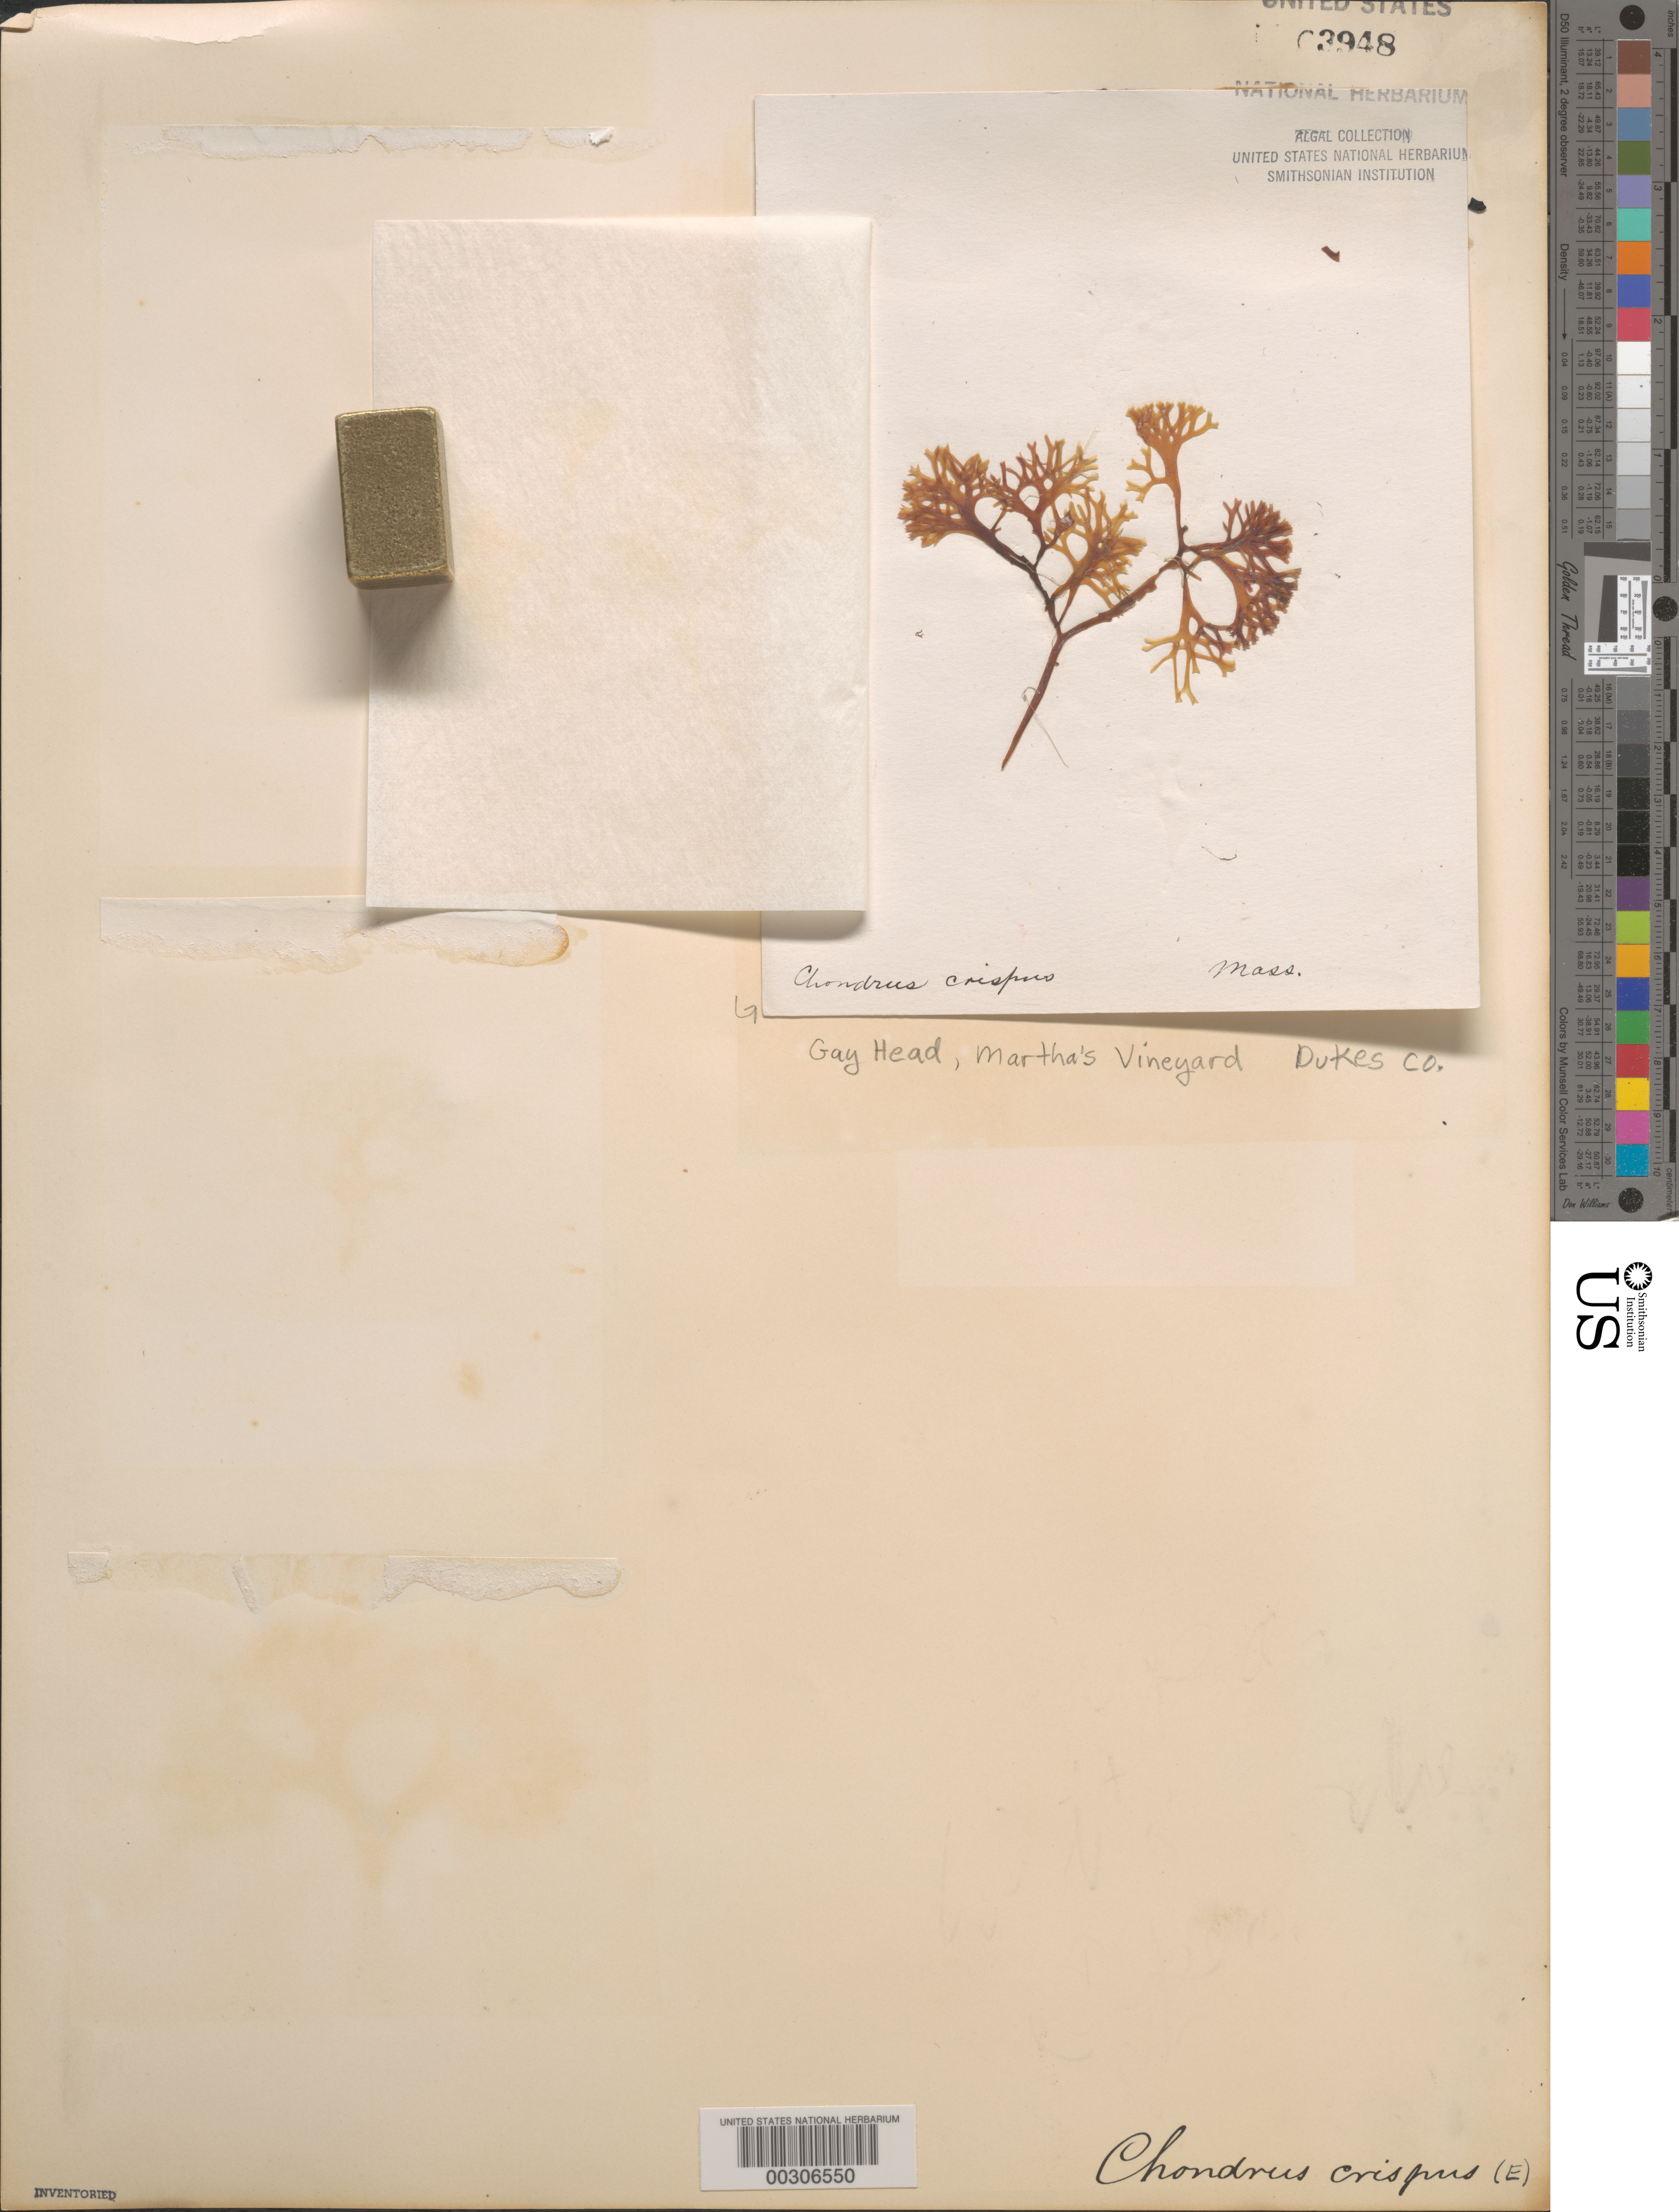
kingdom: Plantae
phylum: Rhodophyta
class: Florideophyceae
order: Gigartinales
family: Gigartinaceae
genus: Chondrus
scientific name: Chondrus crispus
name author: Stackh.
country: United States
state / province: Massachusetts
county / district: Dukes County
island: Martha's Vineyard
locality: Gay Head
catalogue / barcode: US 3948